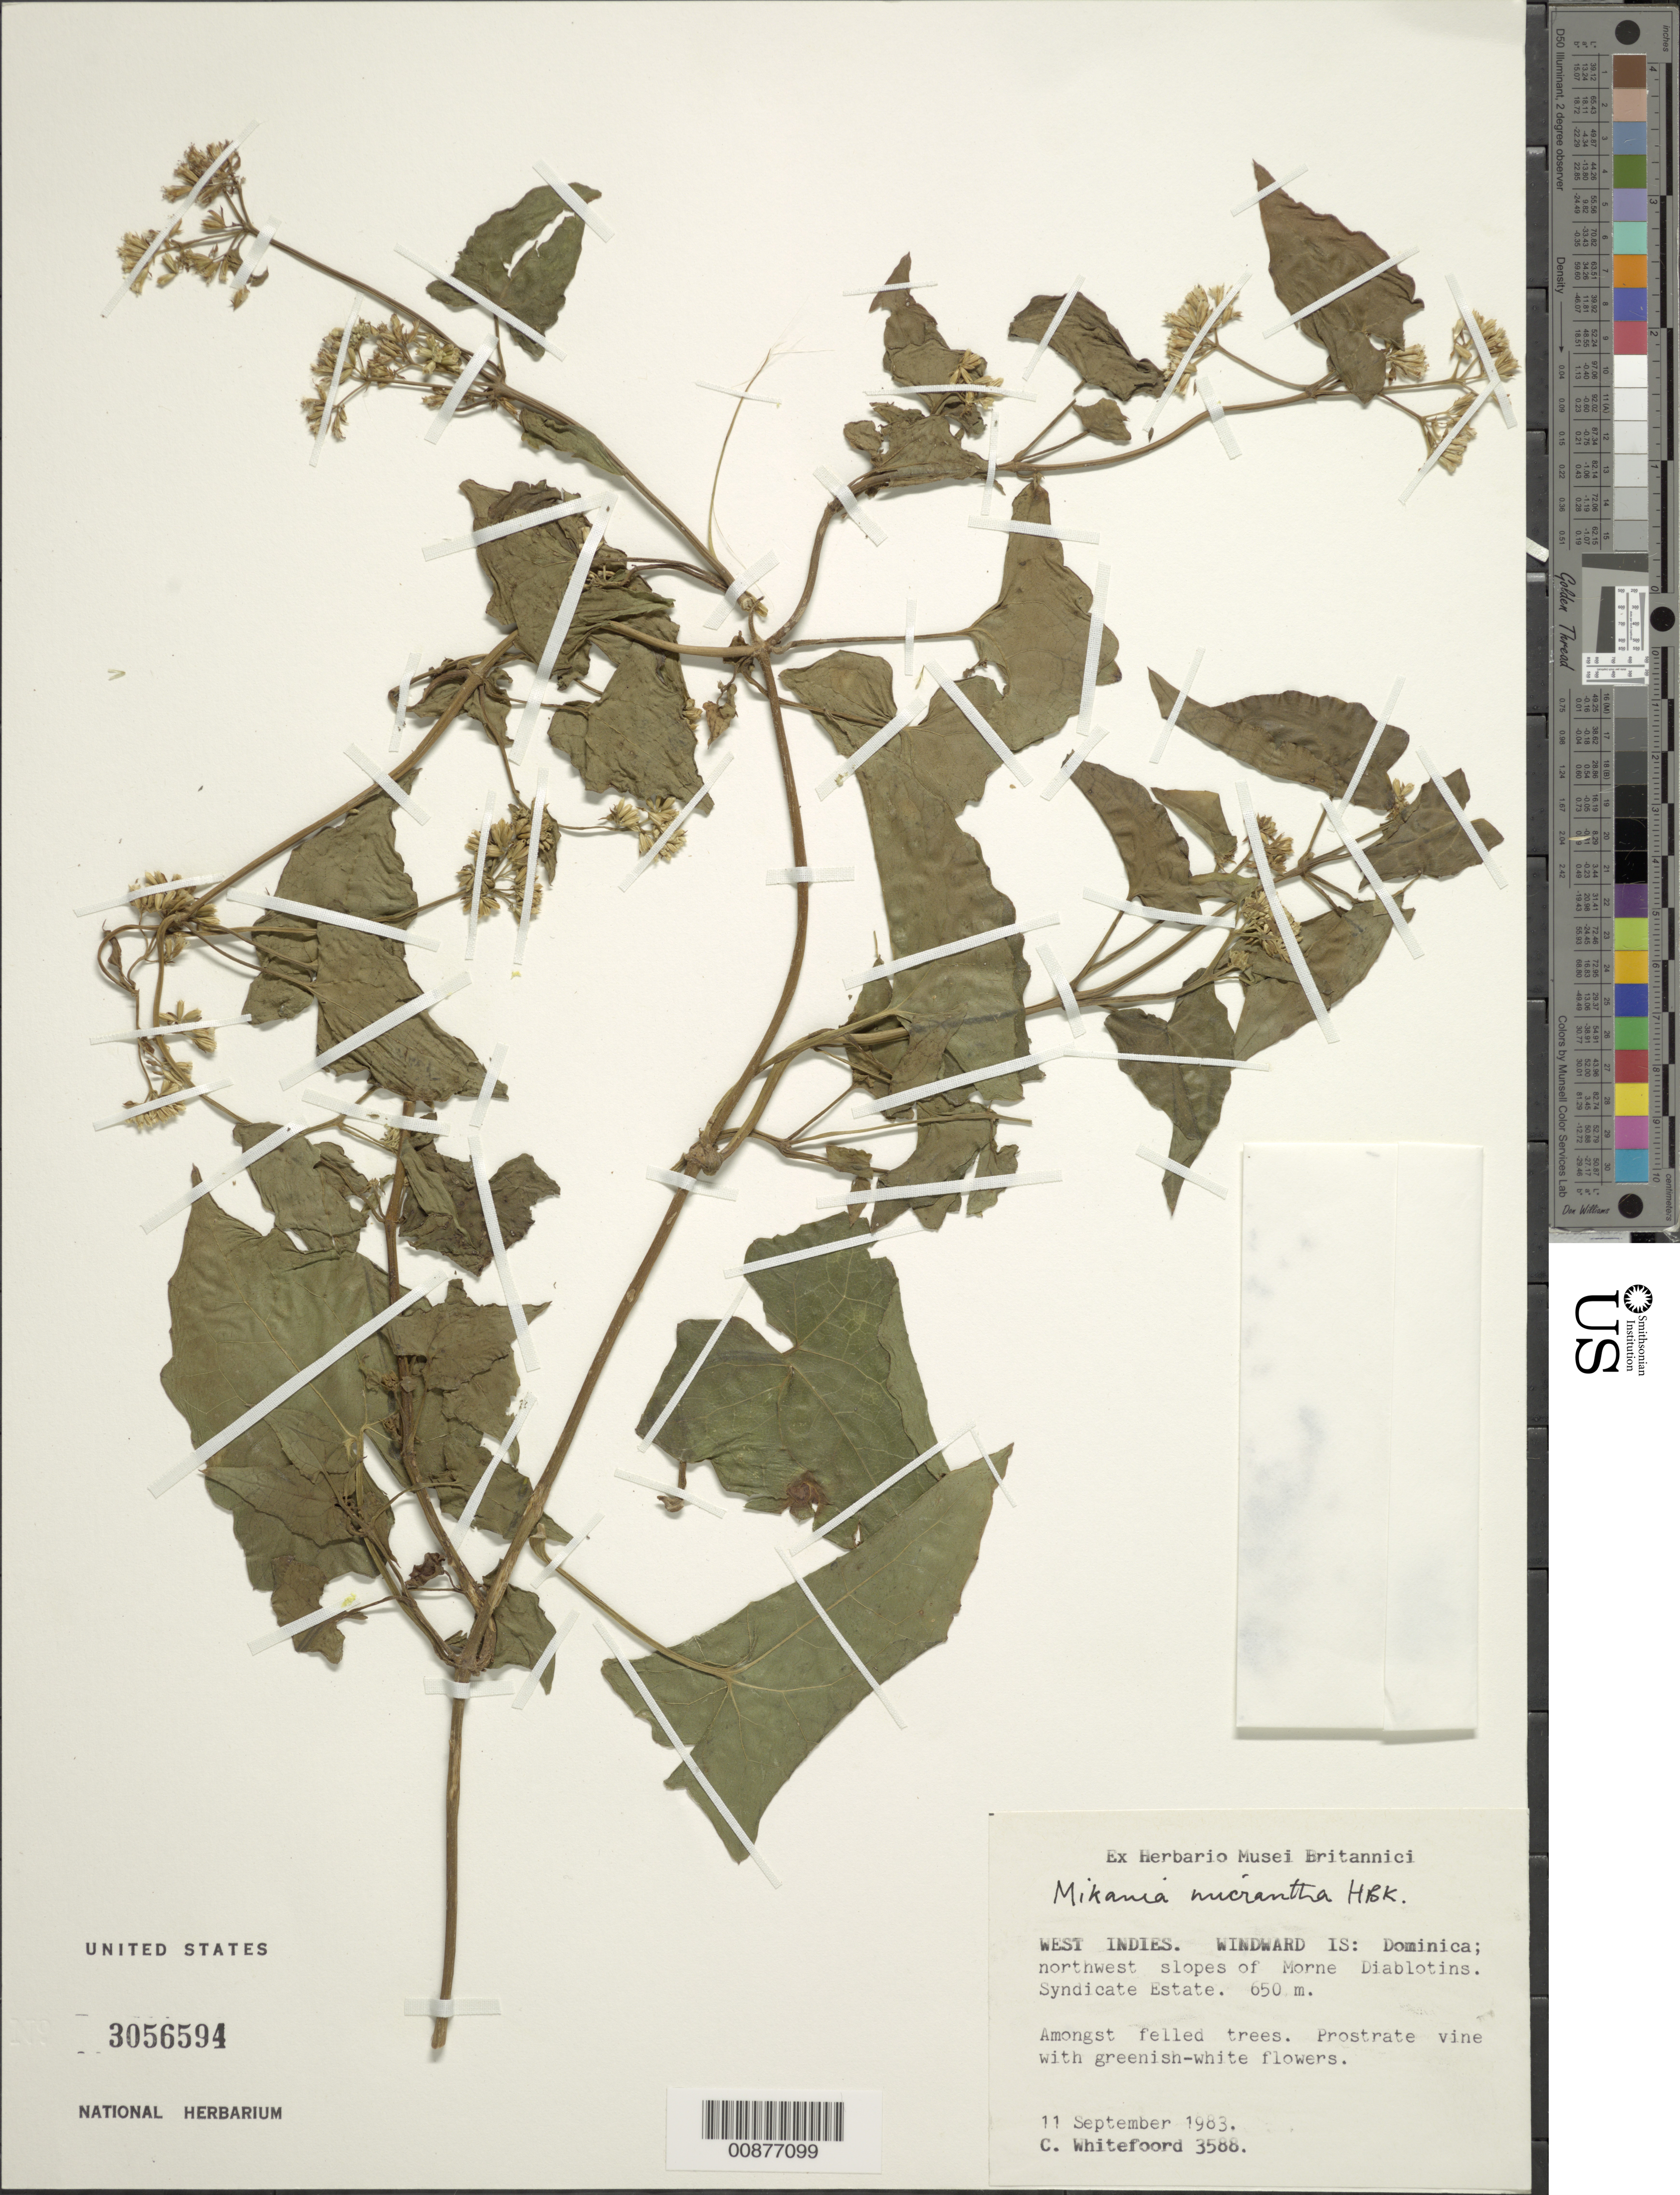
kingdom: Plantae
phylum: Tracheophyta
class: Magnoliopsida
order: Asterales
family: Asteraceae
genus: Mikania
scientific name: Mikania micrantha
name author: Kunth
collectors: C. Whitefoord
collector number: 3588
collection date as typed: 11 Sep 1983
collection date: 1983-09-11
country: Dominica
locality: Syndicate Estate, NW slopes of Morne Diablotins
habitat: Amongst felled trees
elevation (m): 650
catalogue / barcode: US 3056594